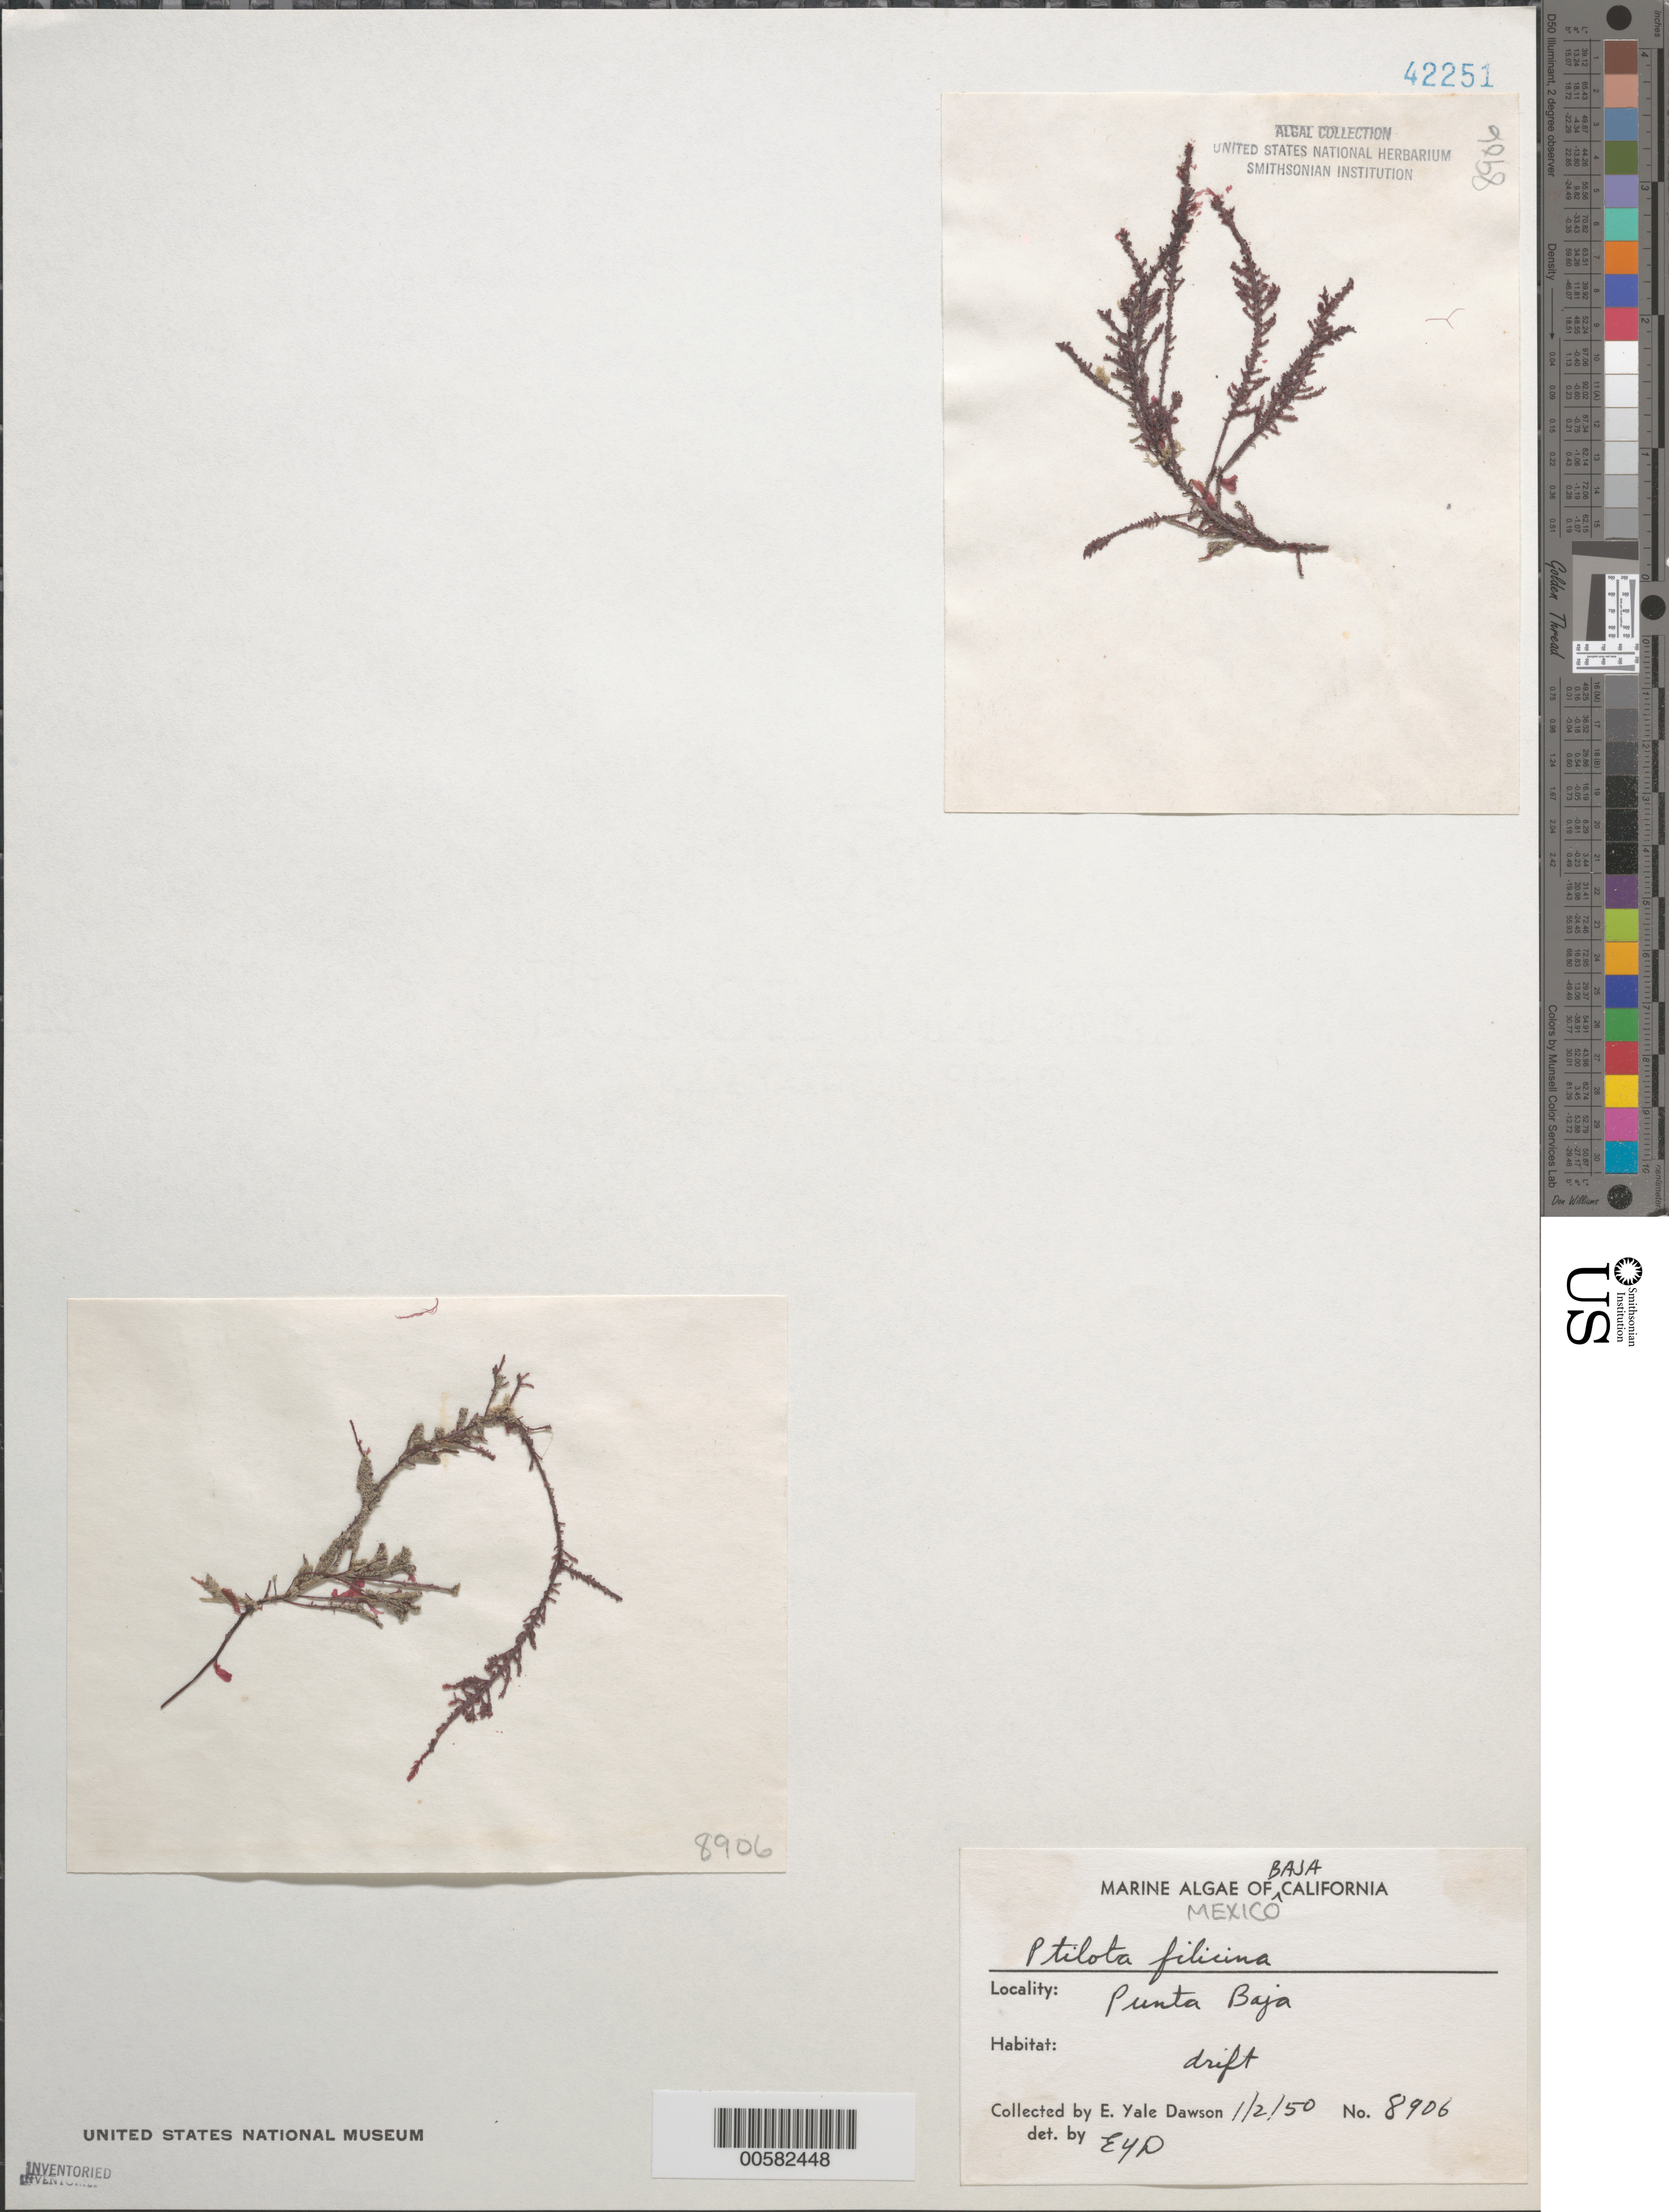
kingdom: Plantae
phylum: Rhodophyta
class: Florideophyceae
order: Ceramiales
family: Wrangeliaceae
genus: Ptilota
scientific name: Ptilota filicina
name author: J. Agardh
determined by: Dawson, E. Y.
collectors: E. Y. Dawson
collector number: EYD 8906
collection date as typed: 02 Jan 1950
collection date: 1950-01-02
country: Mexico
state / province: Baja California Norte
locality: Punta Baja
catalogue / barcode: US 42251